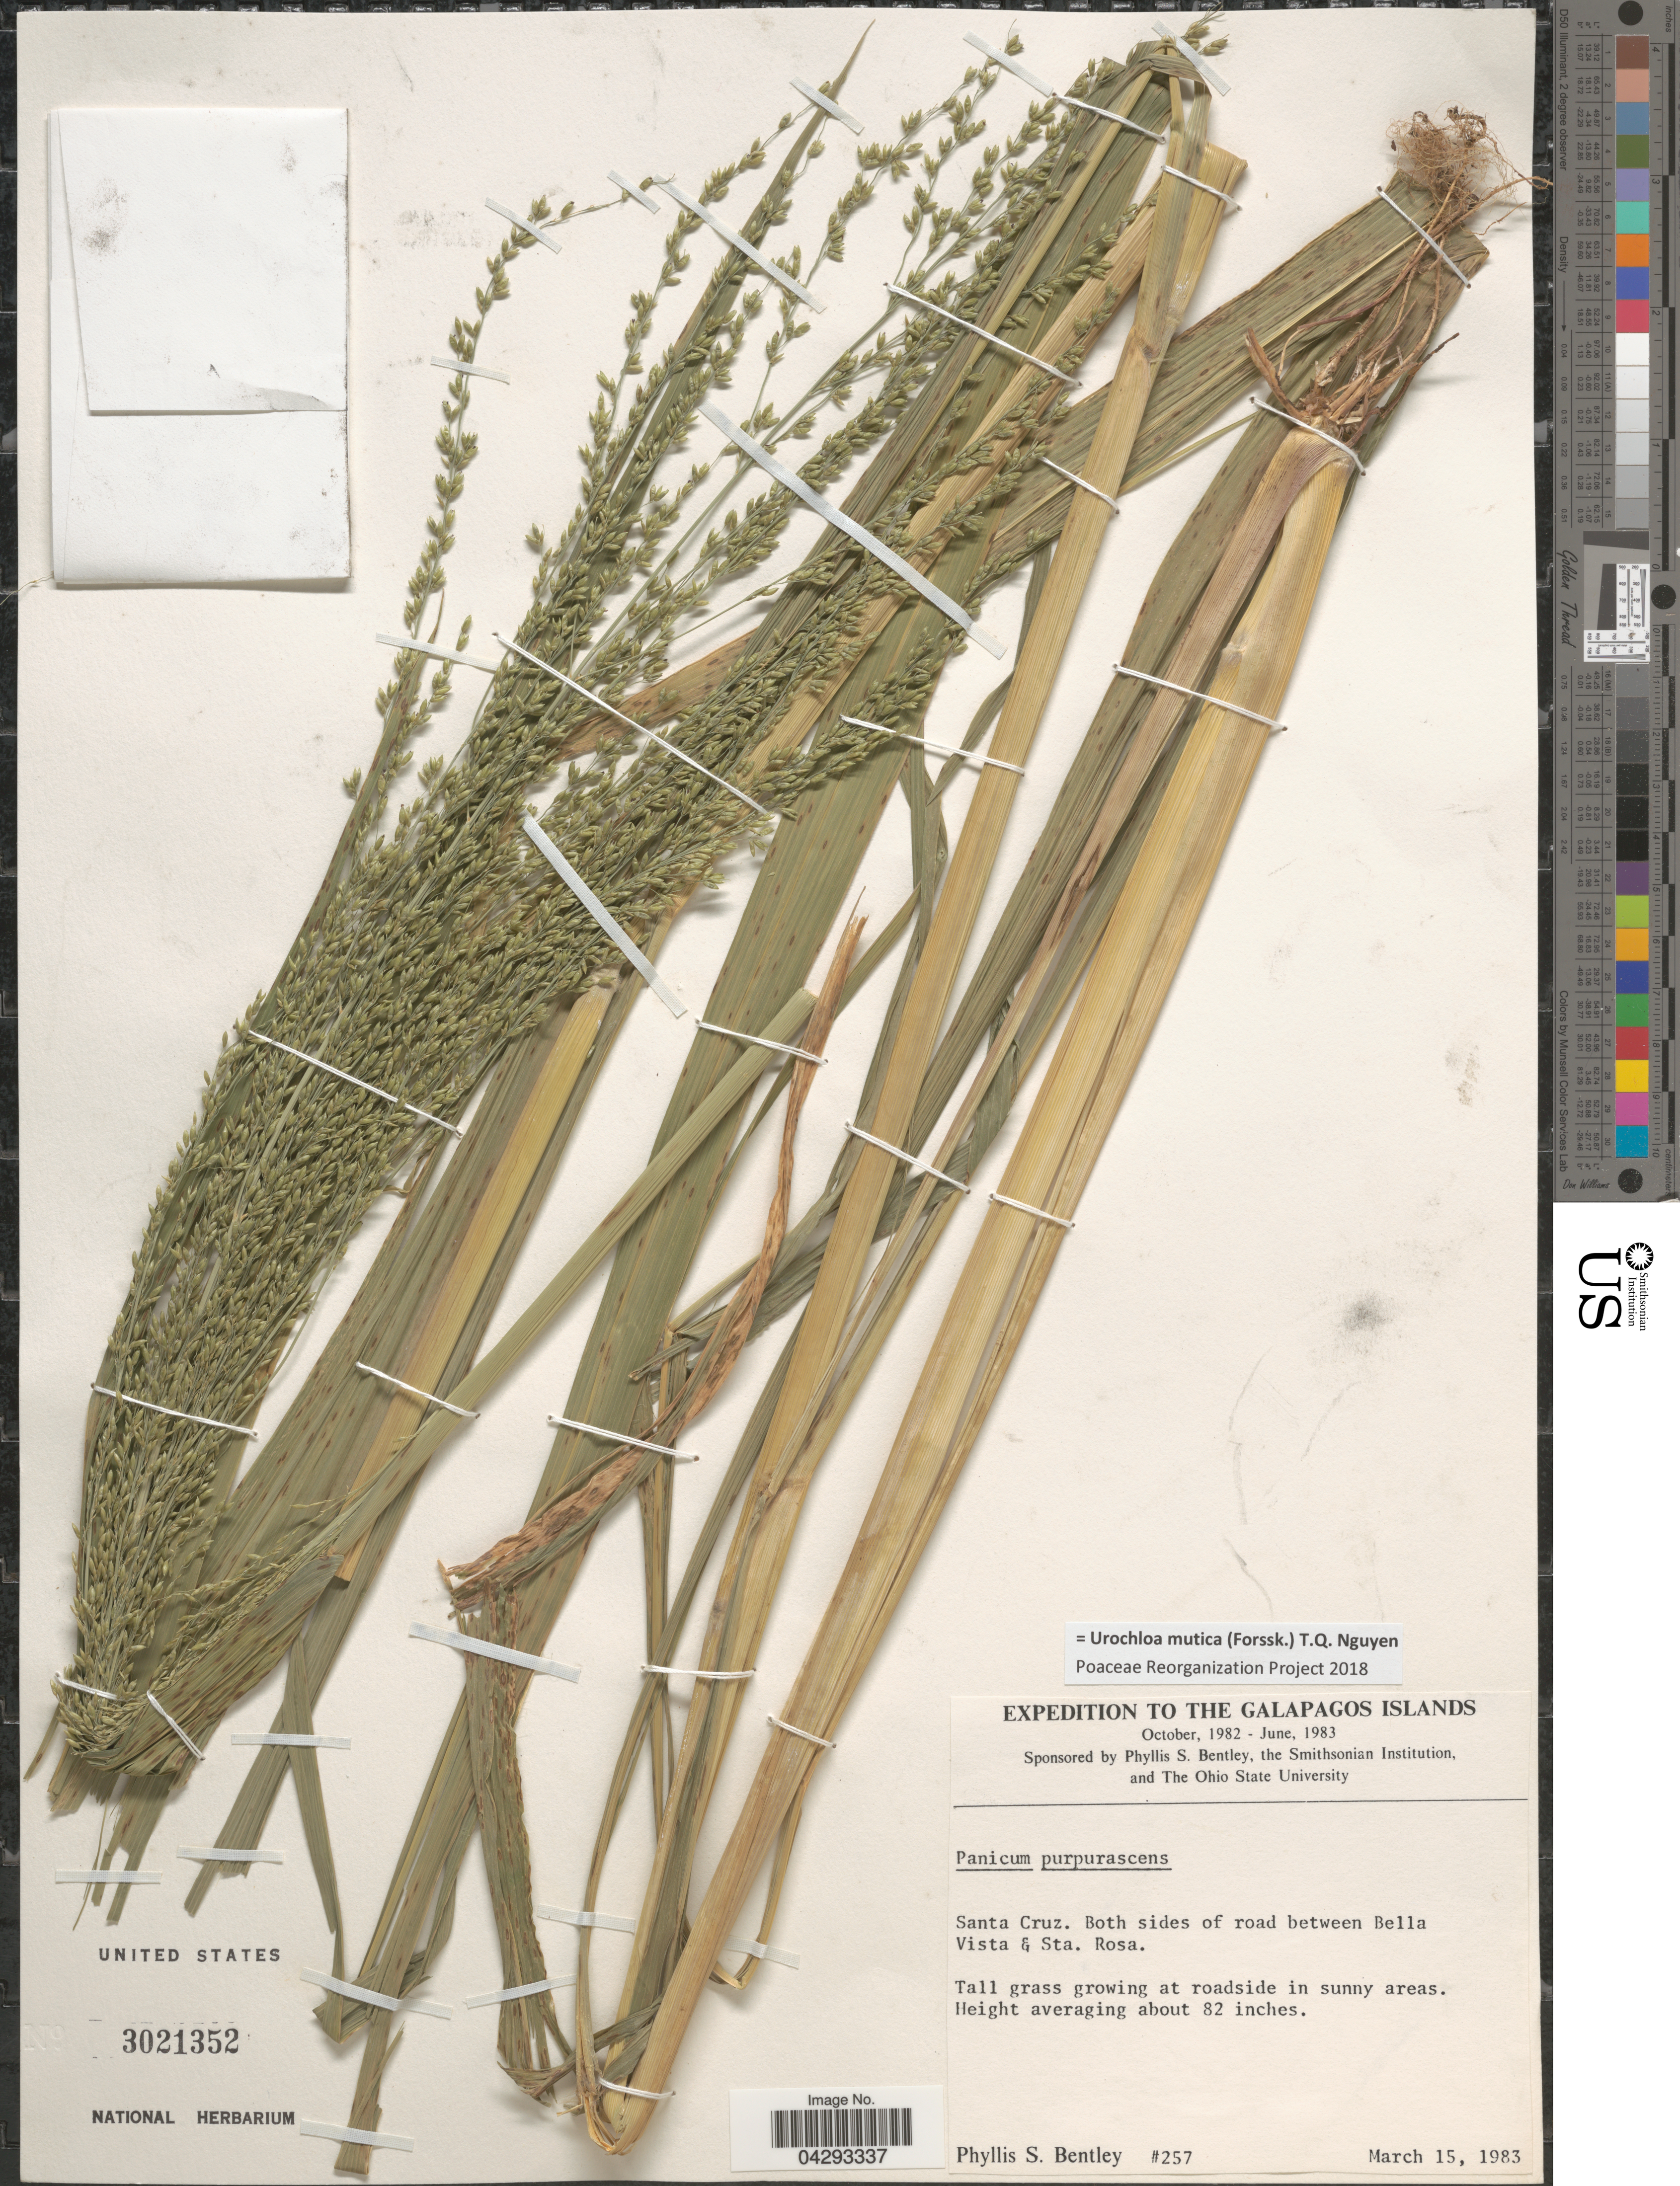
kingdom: Plantae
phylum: Tracheophyta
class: Liliopsida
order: Poales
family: Poaceae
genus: Urochloa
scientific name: Urochloa mutica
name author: (Forssk.) T.Q. Nguyen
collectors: P. S. Bentley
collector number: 257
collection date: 1983-03-15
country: Ecuador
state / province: Colón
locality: Expedition To The Galapagos Islands October, 1982 - June, 1983. Santa Cruz. Both sides of road between Bella Vista & Sta. Rosa.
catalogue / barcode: US 3021352